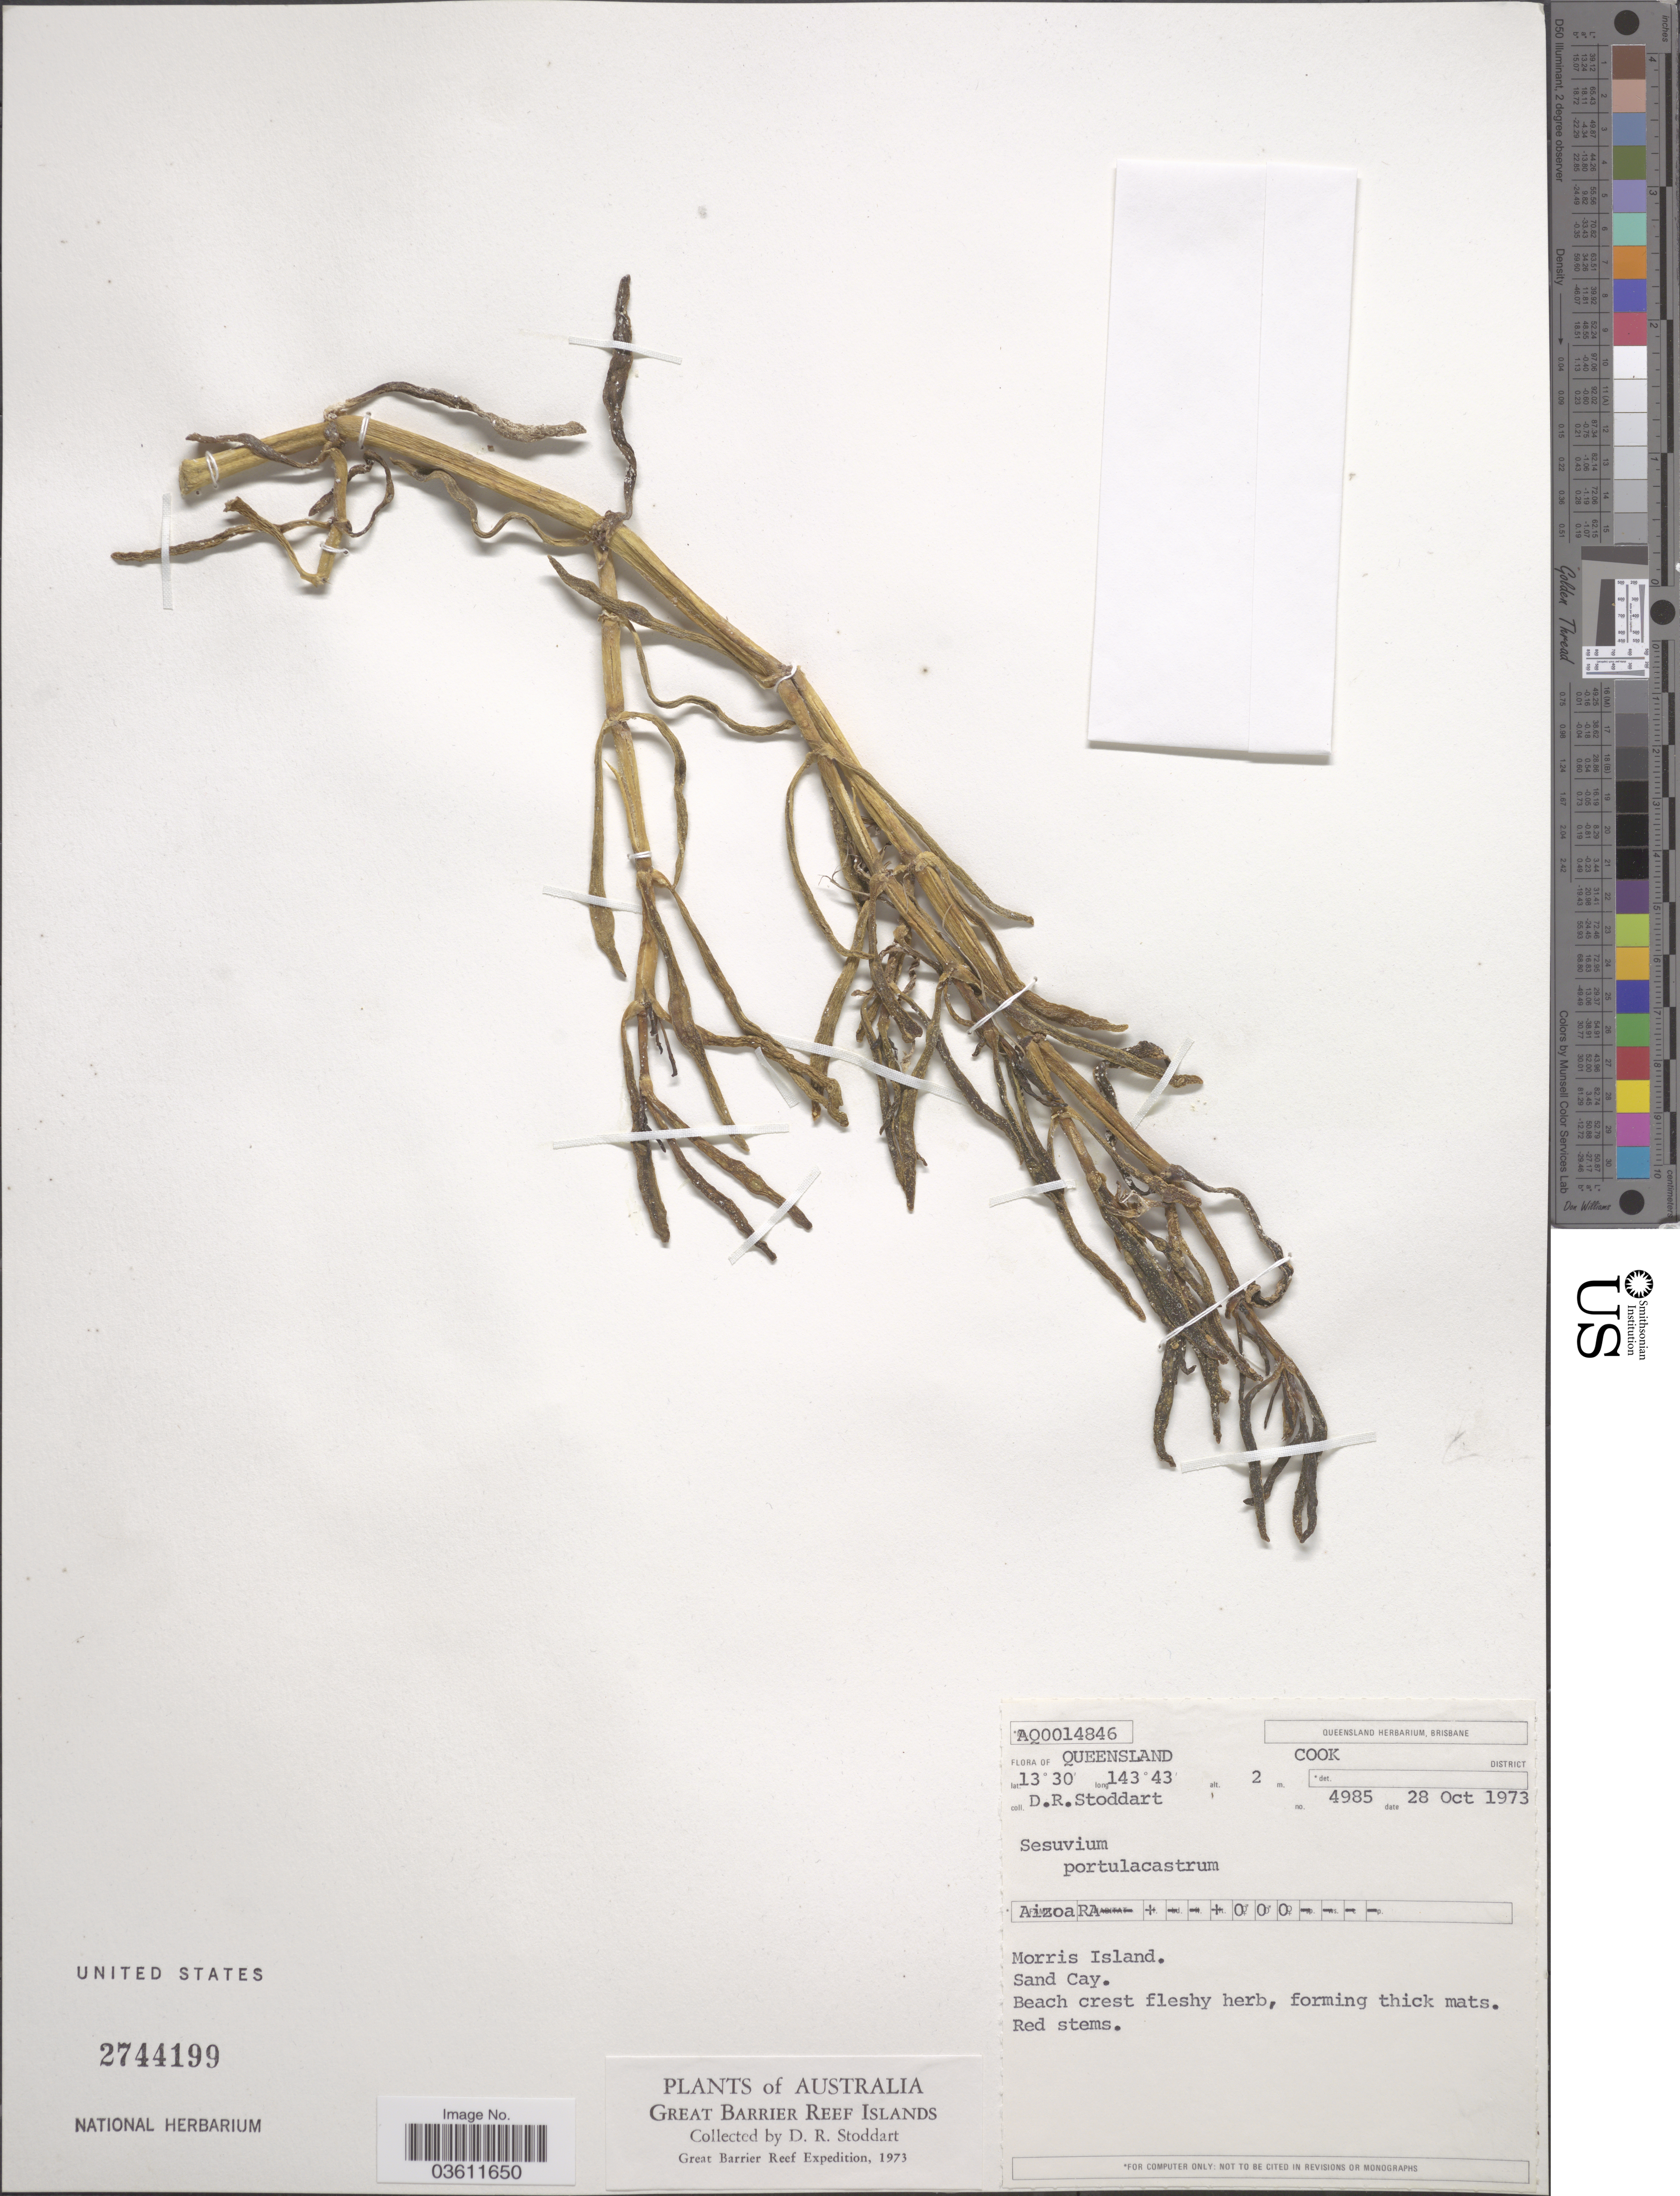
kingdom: Plantae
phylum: Tracheophyta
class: Magnoliopsida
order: Caryophyllales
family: Aizoaceae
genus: Sesuvium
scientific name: Sesuvium portulacastrum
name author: (L.) L.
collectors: D. R. Stoddart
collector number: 4985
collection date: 1973-10-28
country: Australia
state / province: Queensland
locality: Cook District. Morris Island. Great Barrier Reef Islands.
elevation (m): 2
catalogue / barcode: US 2744199